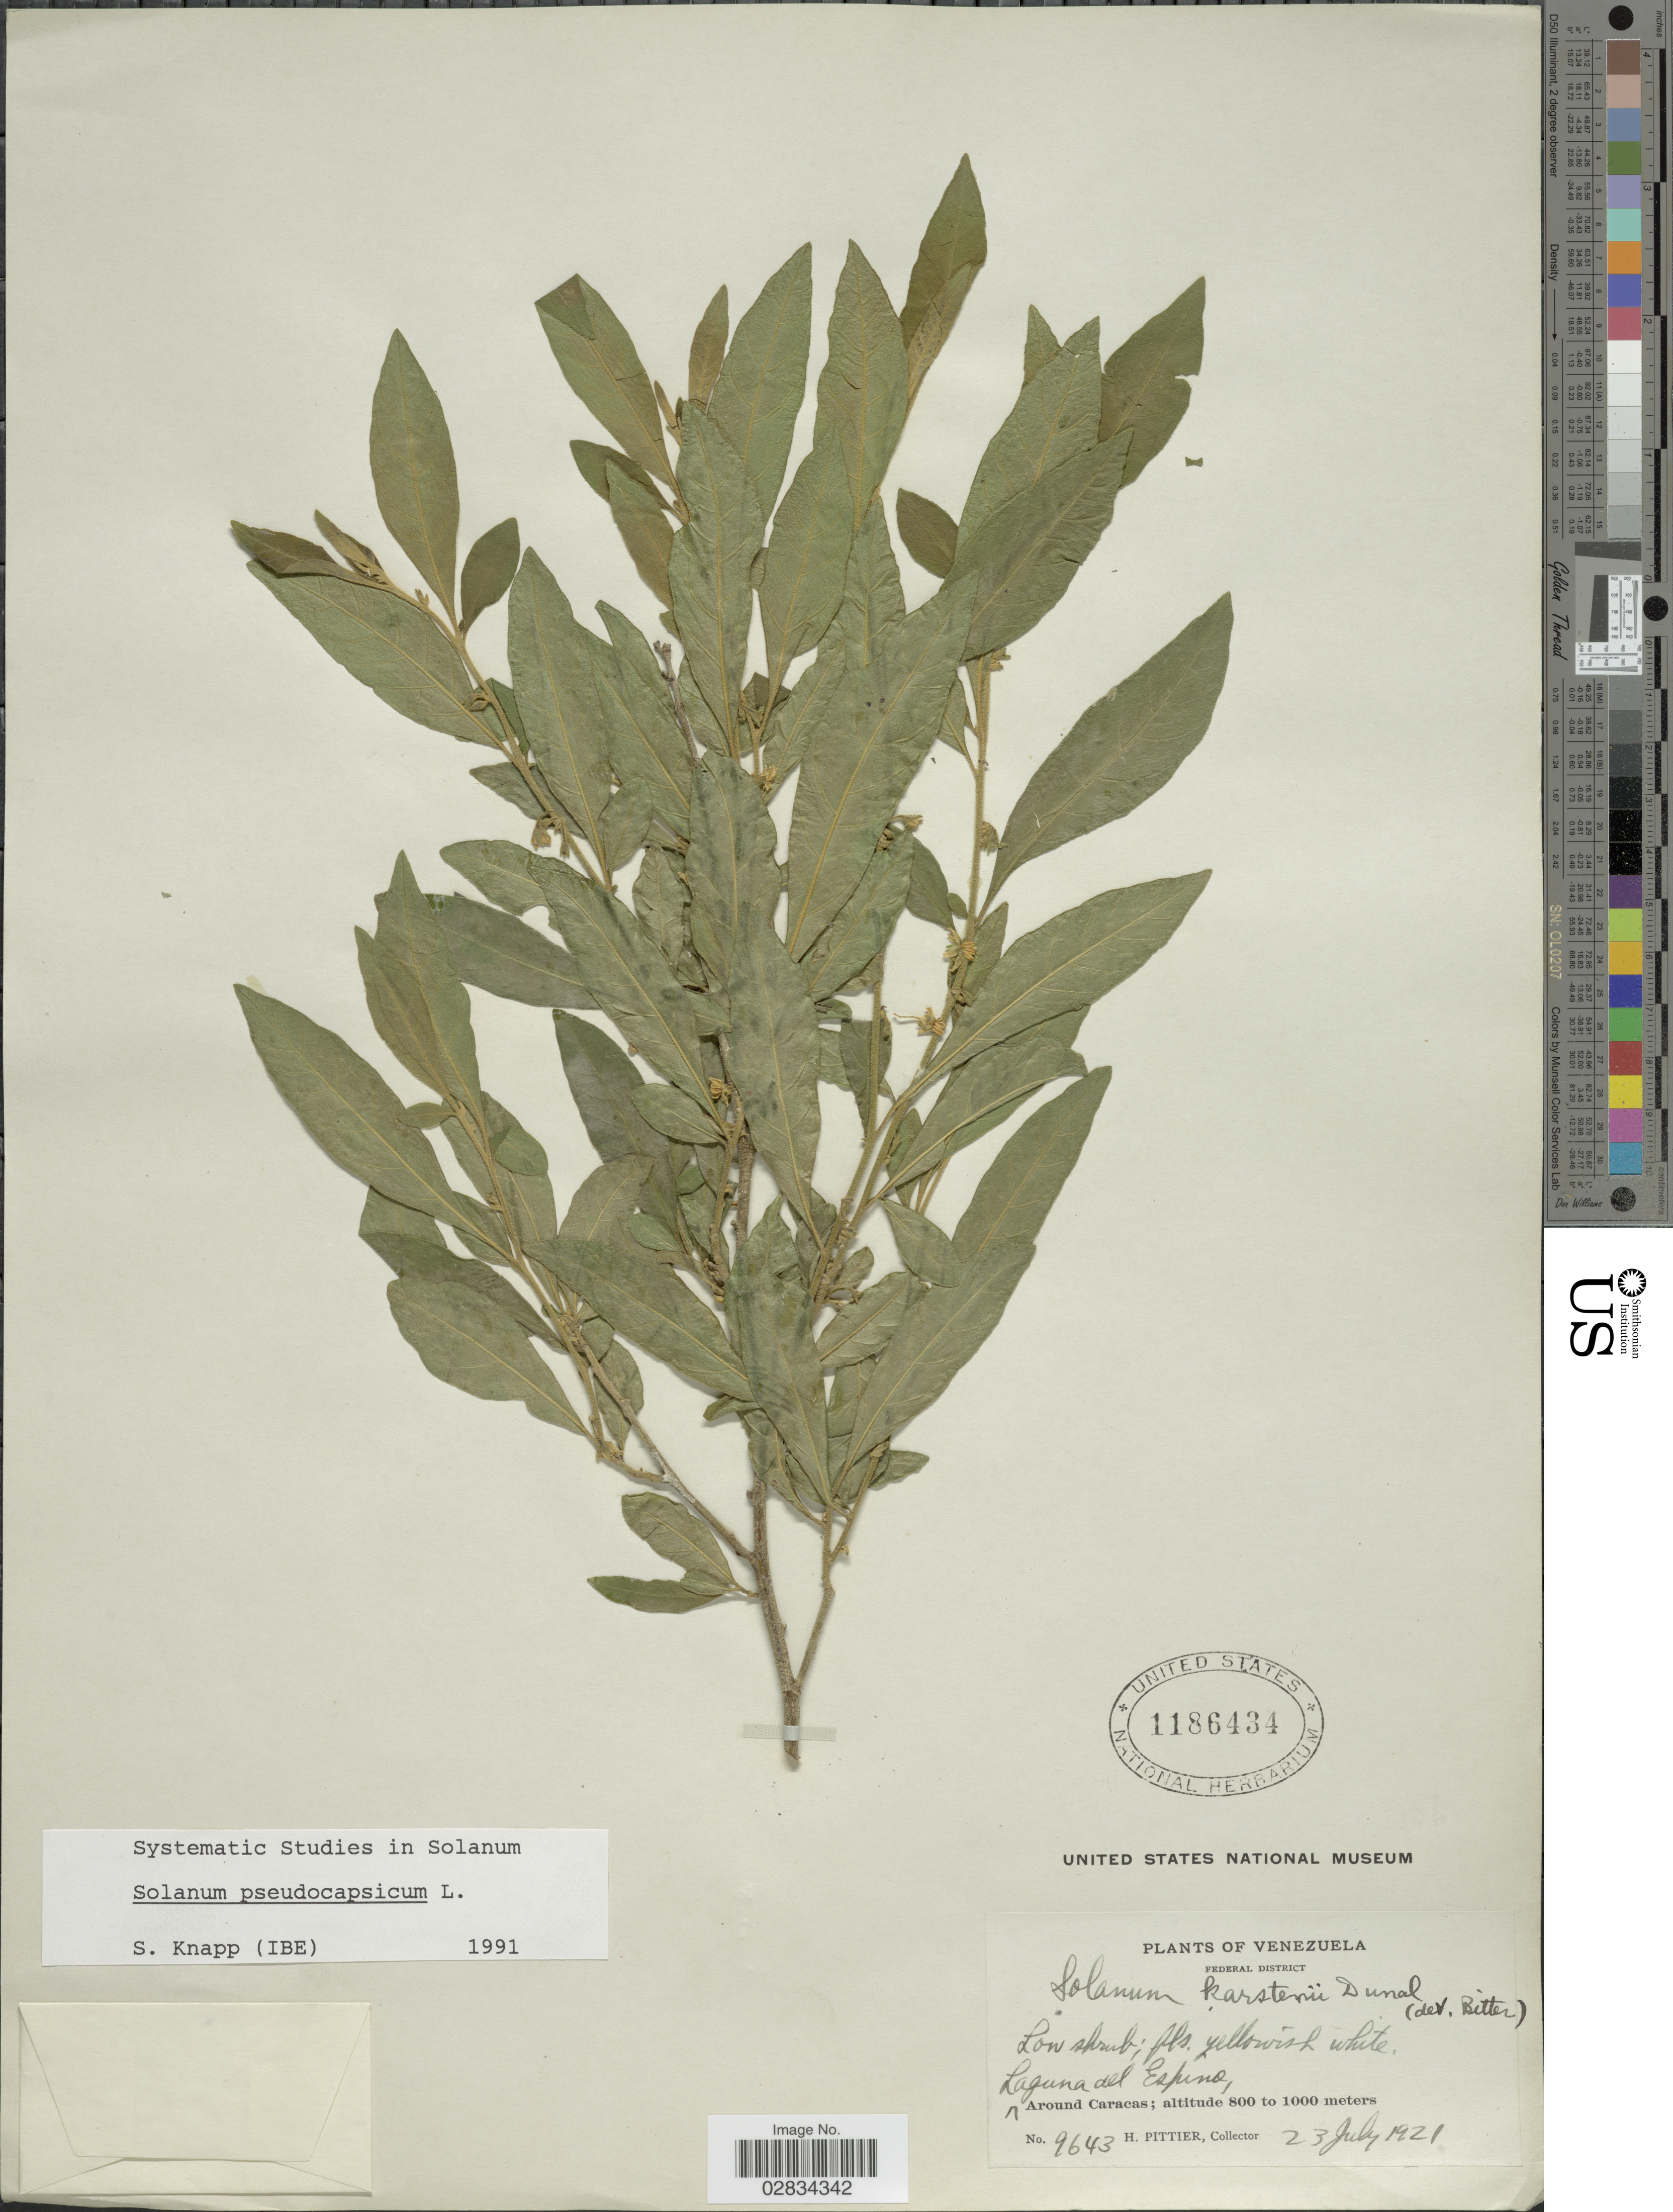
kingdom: Plantae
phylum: Tracheophyta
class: Magnoliopsida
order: Solanales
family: Solanaceae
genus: Solanum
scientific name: Solanum pseudocapsicum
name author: L.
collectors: H. F. Pittier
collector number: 9643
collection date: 1921-07-23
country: Venezuela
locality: Federal District. Laguna del Espina, Around Caracas.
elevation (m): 800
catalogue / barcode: US 1186434